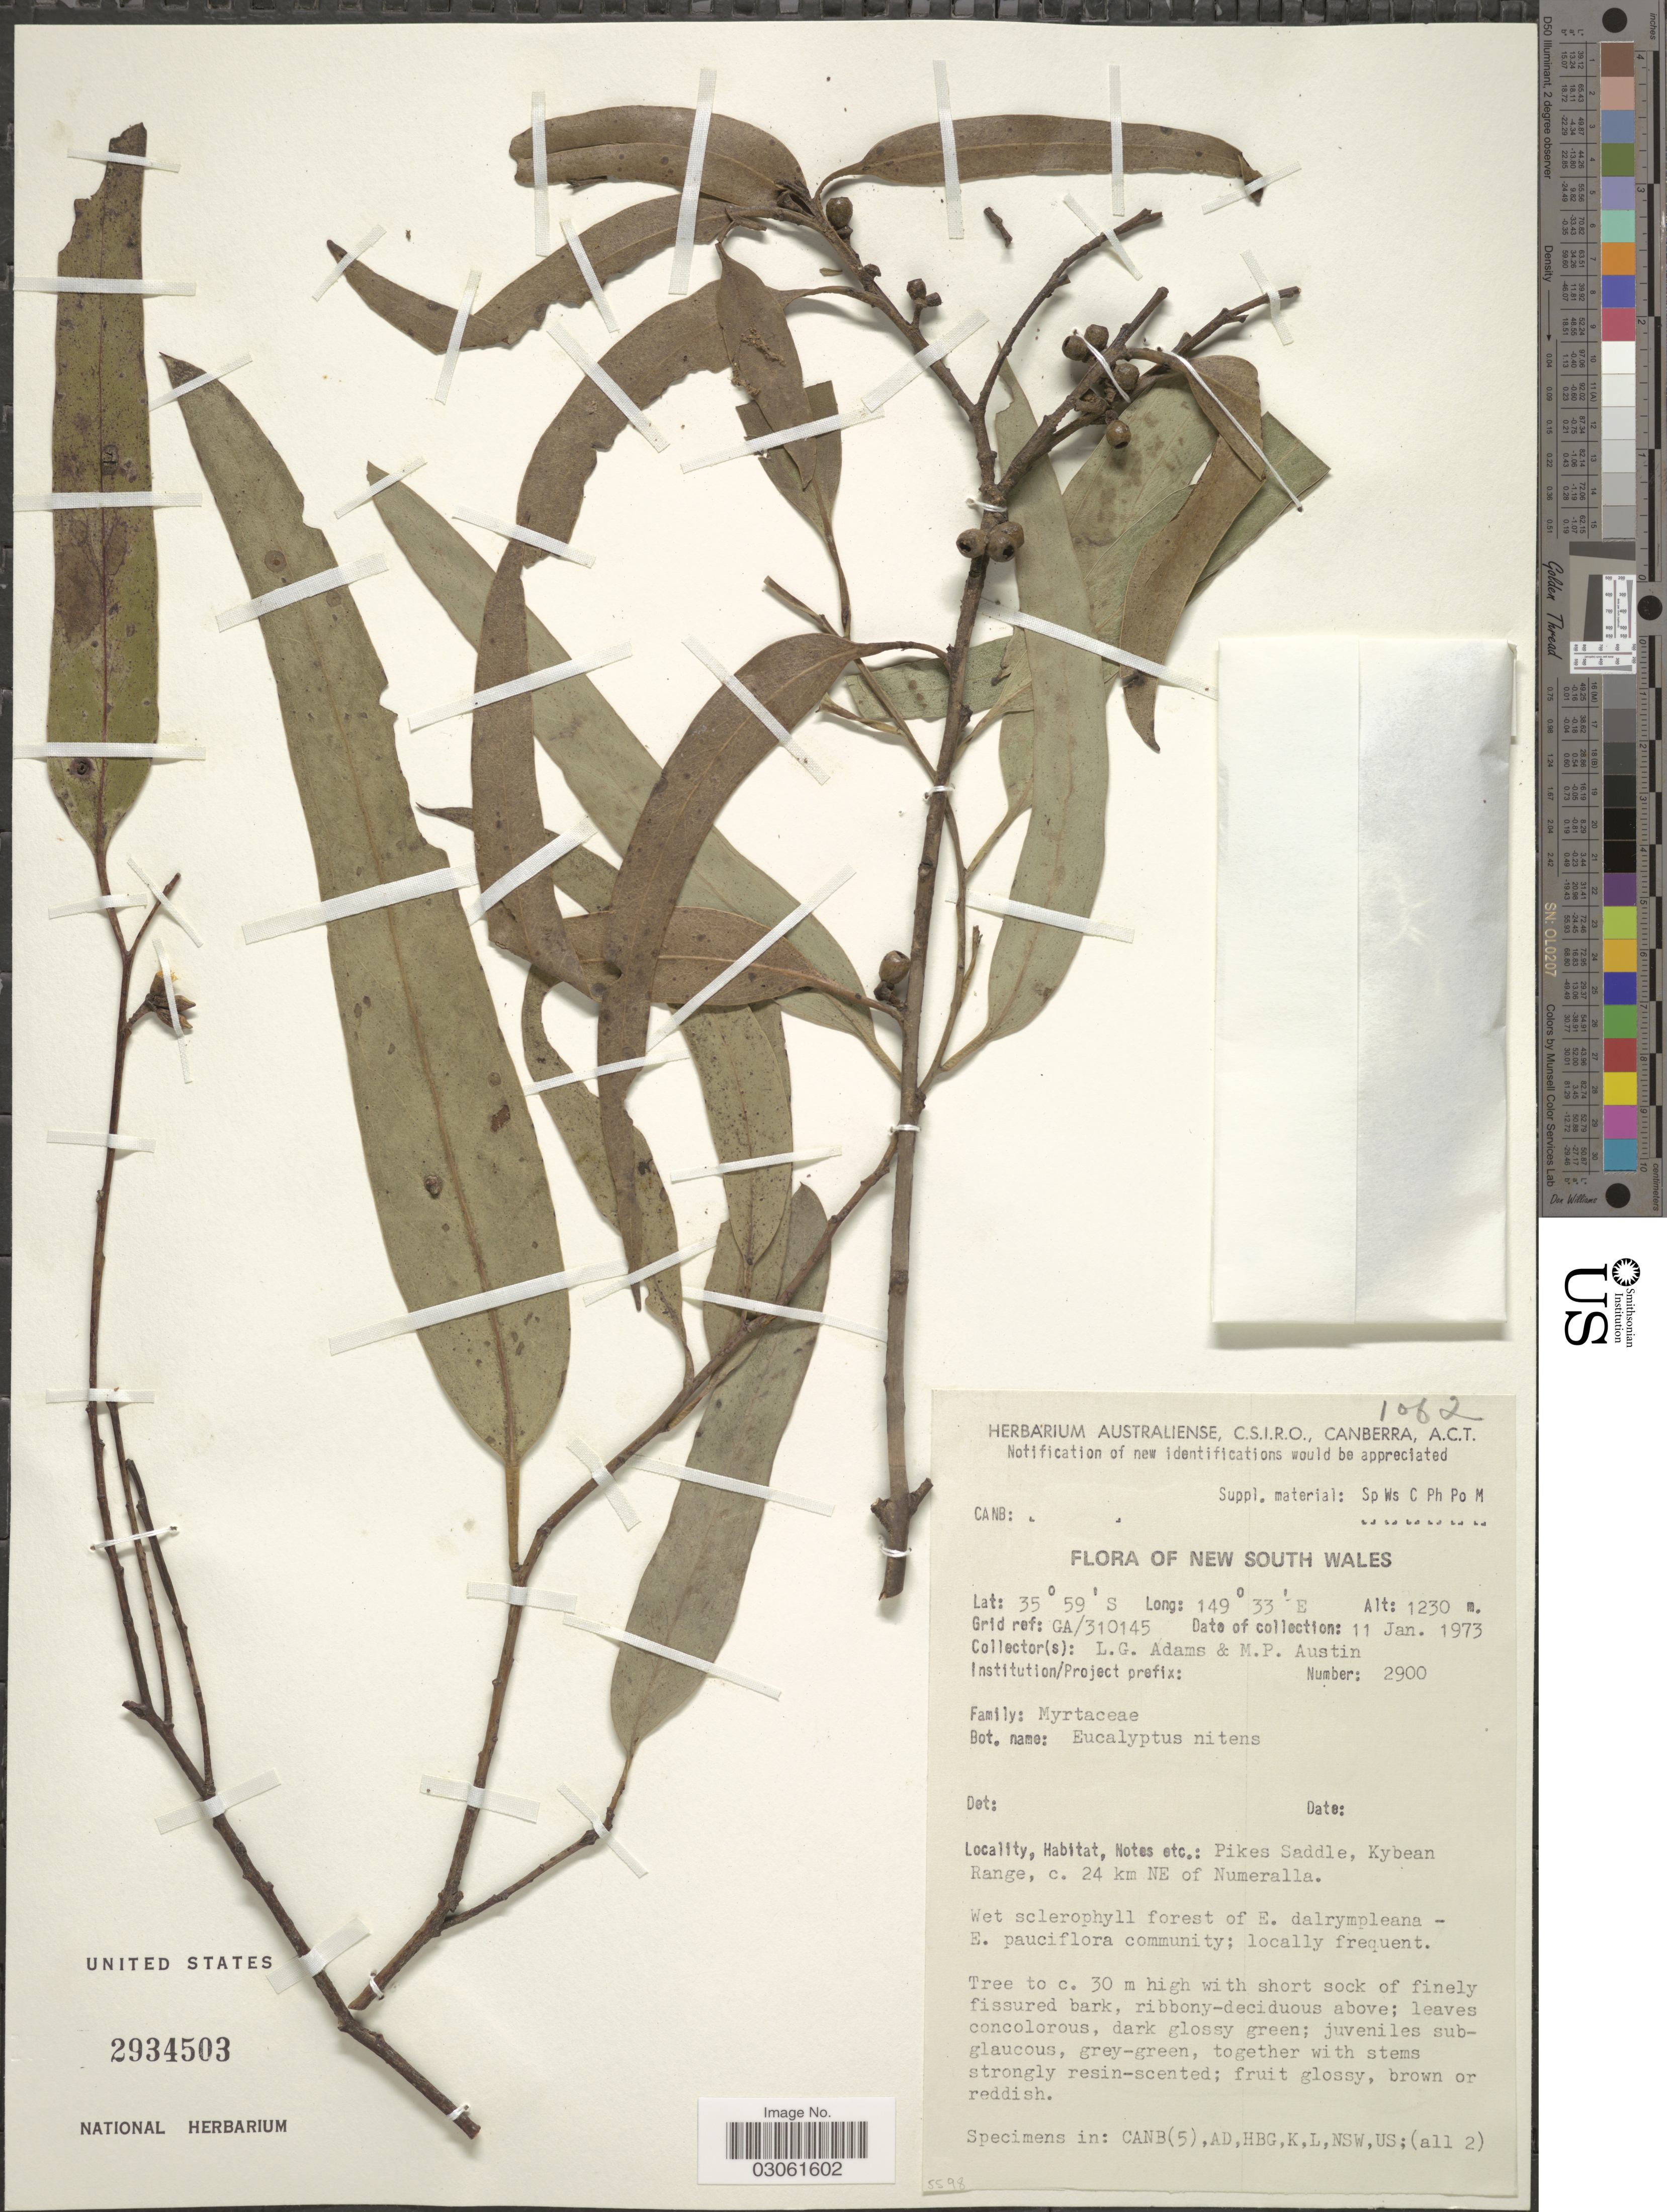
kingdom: Plantae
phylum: Tracheophyta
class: Magnoliopsida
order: Myrtales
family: Myrtaceae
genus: Eucalyptus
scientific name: Eucalyptus nitens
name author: (H. Deane & Maiden) Maiden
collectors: L. G. Adams & M. Austin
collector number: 2900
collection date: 1973-01-11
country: Australia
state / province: New South Wales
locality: Grid ref: GA/310145. Pikes Saddle, Kybean Range, c. 24 km NE of Numeralla.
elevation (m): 1230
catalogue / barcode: US 2934503